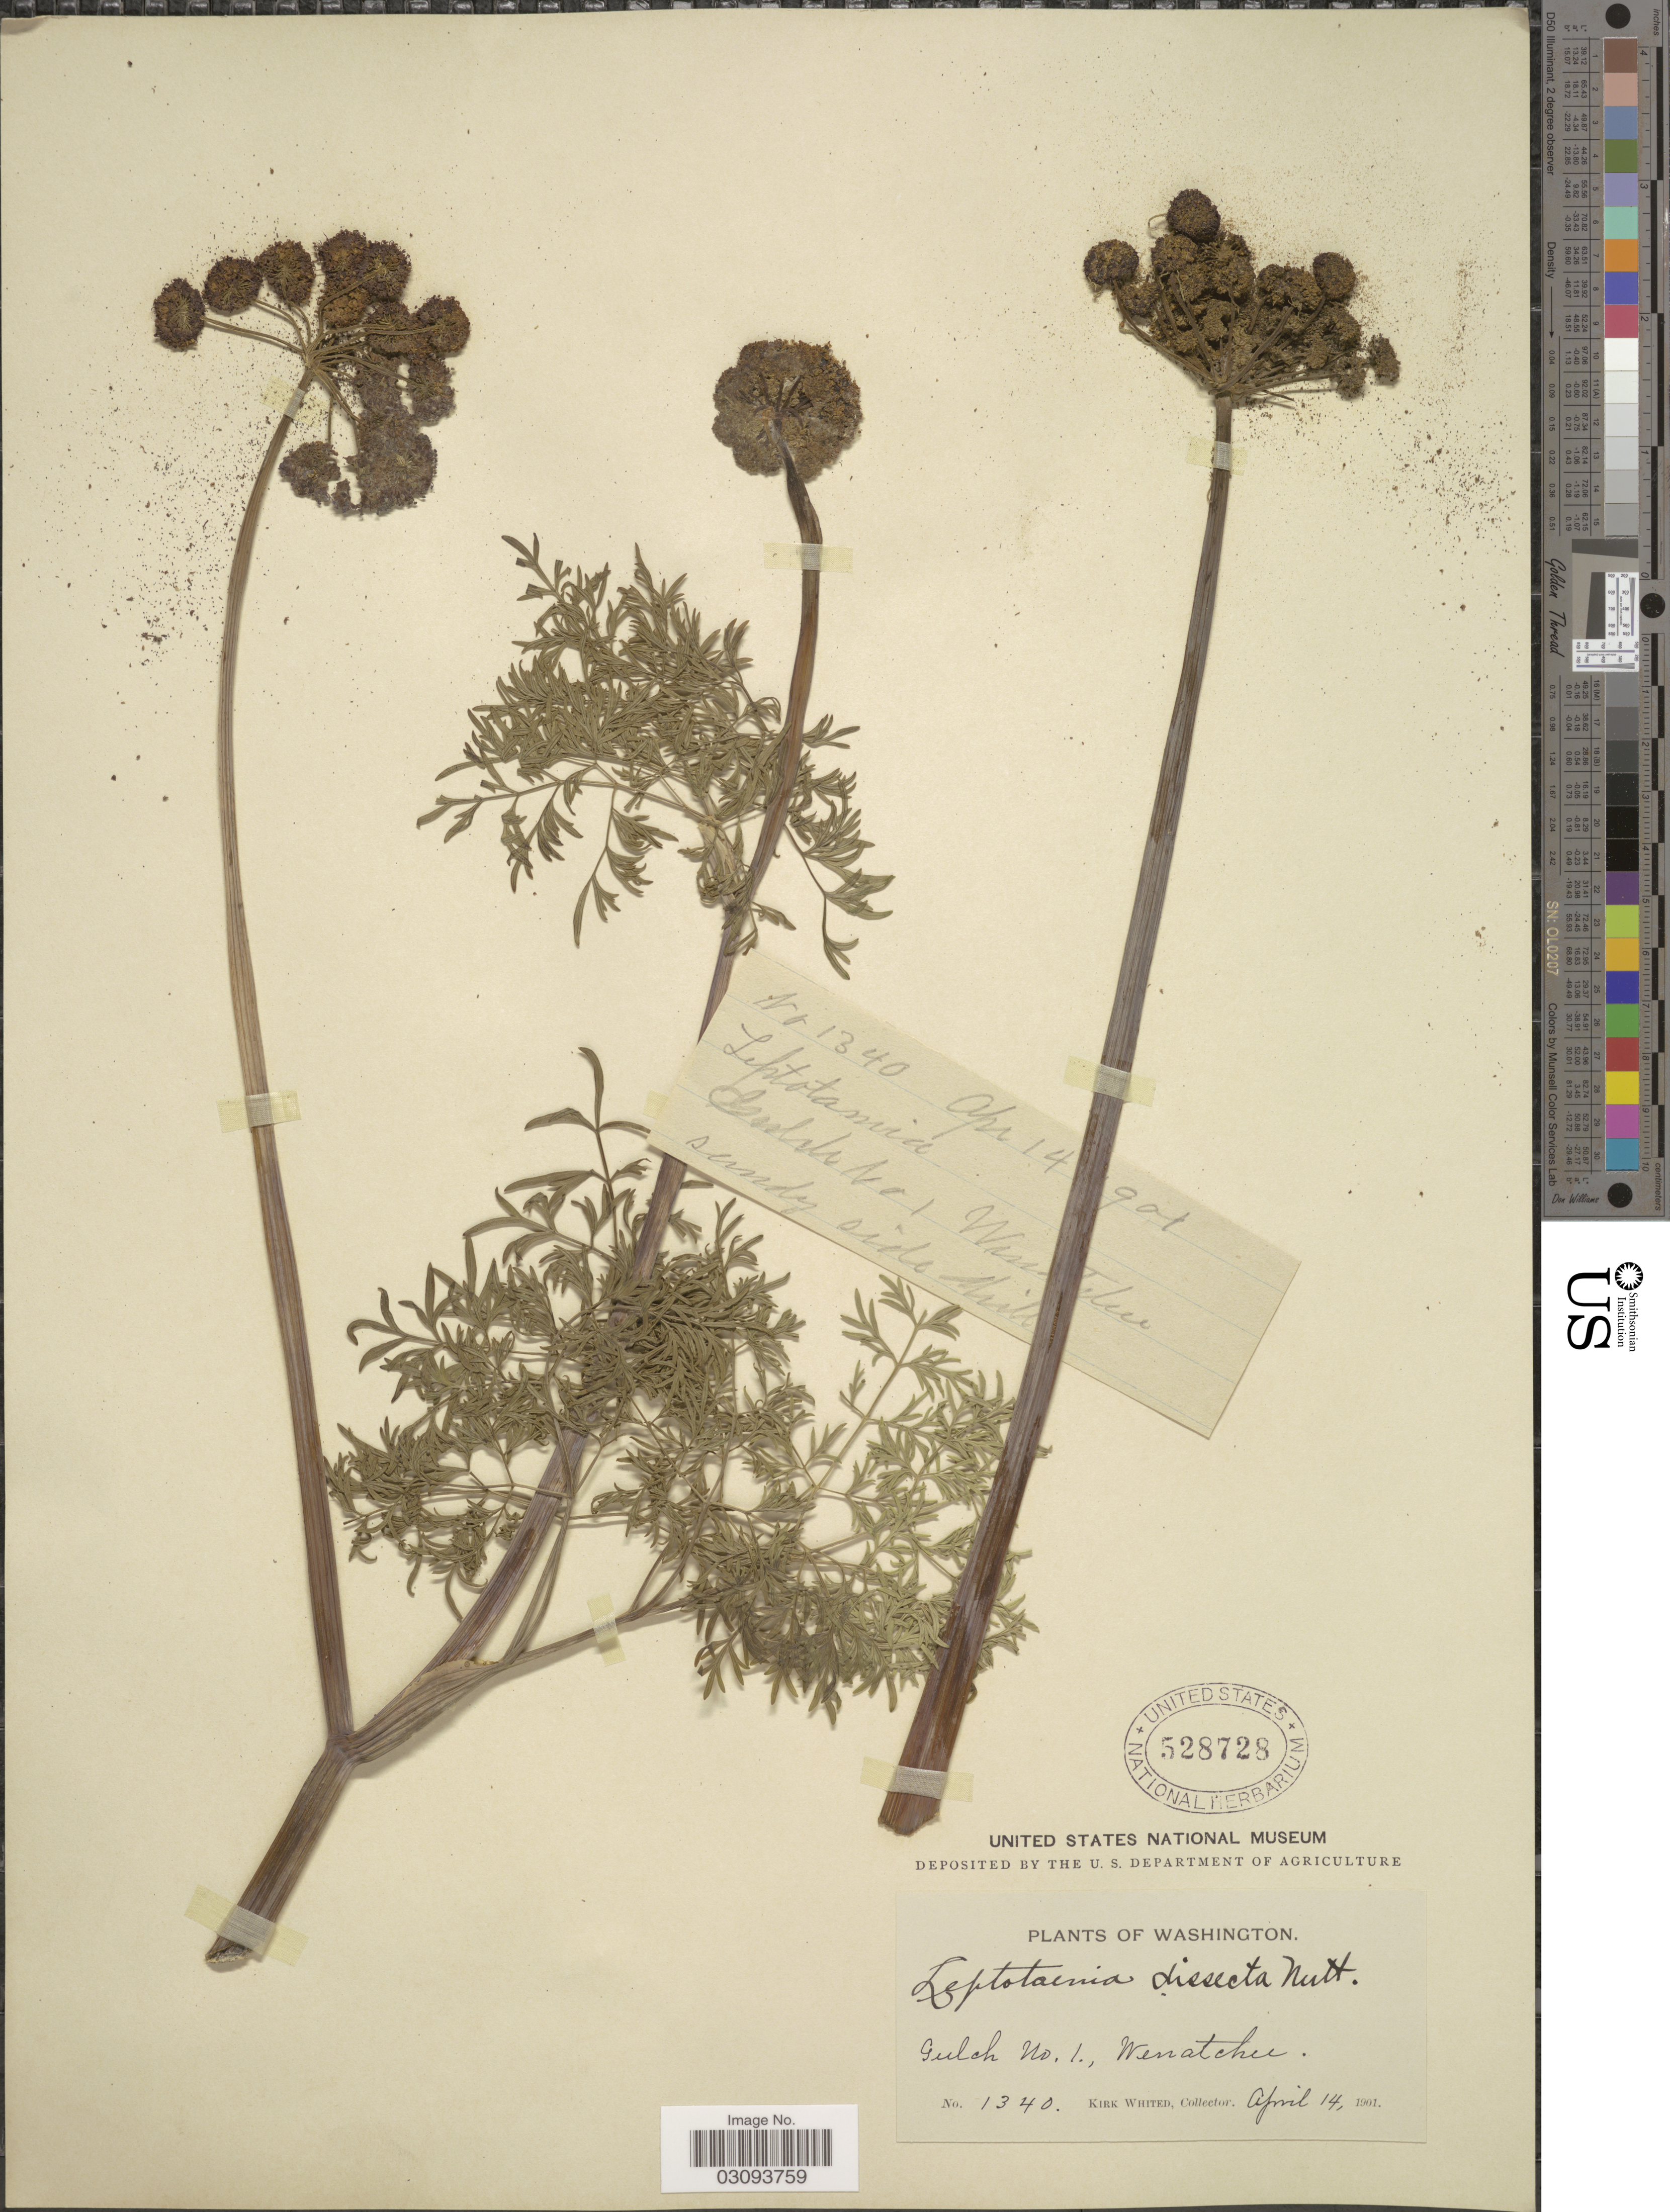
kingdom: Plantae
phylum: Tracheophyta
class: Magnoliopsida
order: Apiales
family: Apiaceae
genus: Lomatium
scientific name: Lomatium dissectum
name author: (Nutt.) Mathias & Constance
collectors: K. Whited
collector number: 1340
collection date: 1901-04-14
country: United States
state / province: Washington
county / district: Chelan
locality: Gulch No. 1, Wenatchee.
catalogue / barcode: US 528728